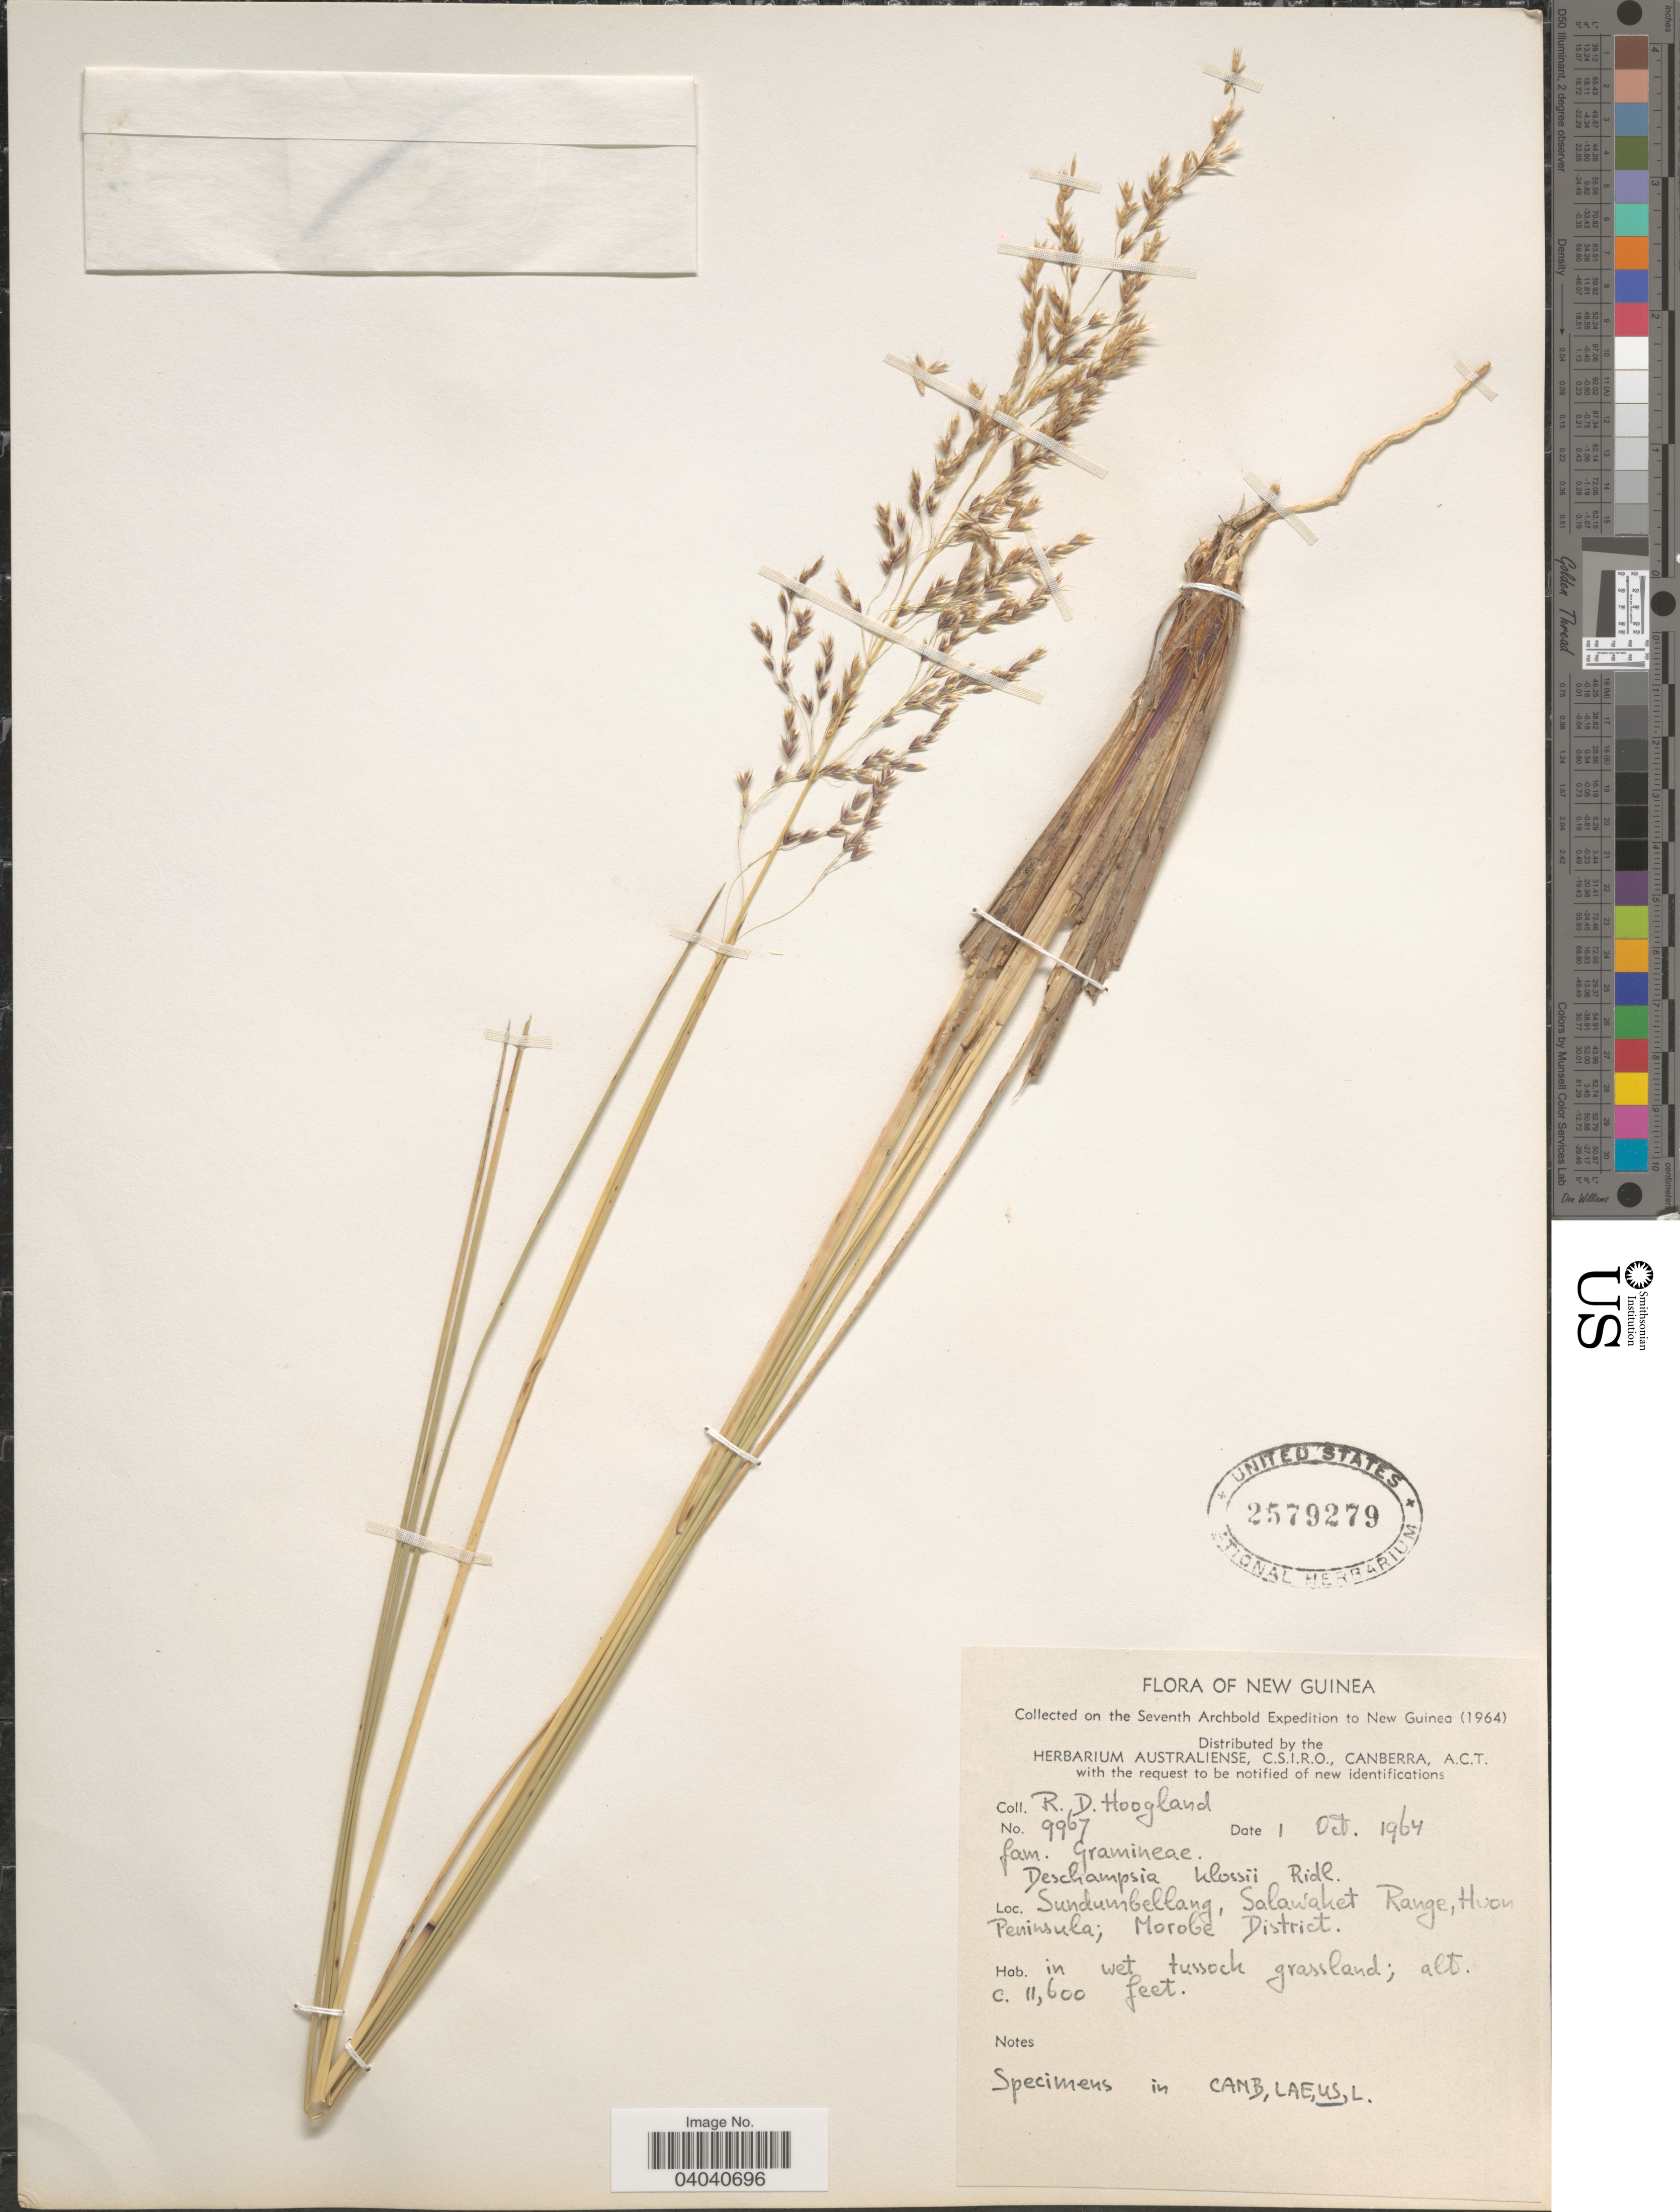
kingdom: Plantae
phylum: Tracheophyta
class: Liliopsida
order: Poales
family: Poaceae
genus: Deschampsia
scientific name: Deschampsia klossii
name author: Ridl.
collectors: R. D. Hoogland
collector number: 9967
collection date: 1964-10-01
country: Papua New Guinea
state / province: Morobe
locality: New Guinea. Sundumbellang, Salawaket Range, Huon Peninsula; Morobe District.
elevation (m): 3536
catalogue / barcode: US 2579279